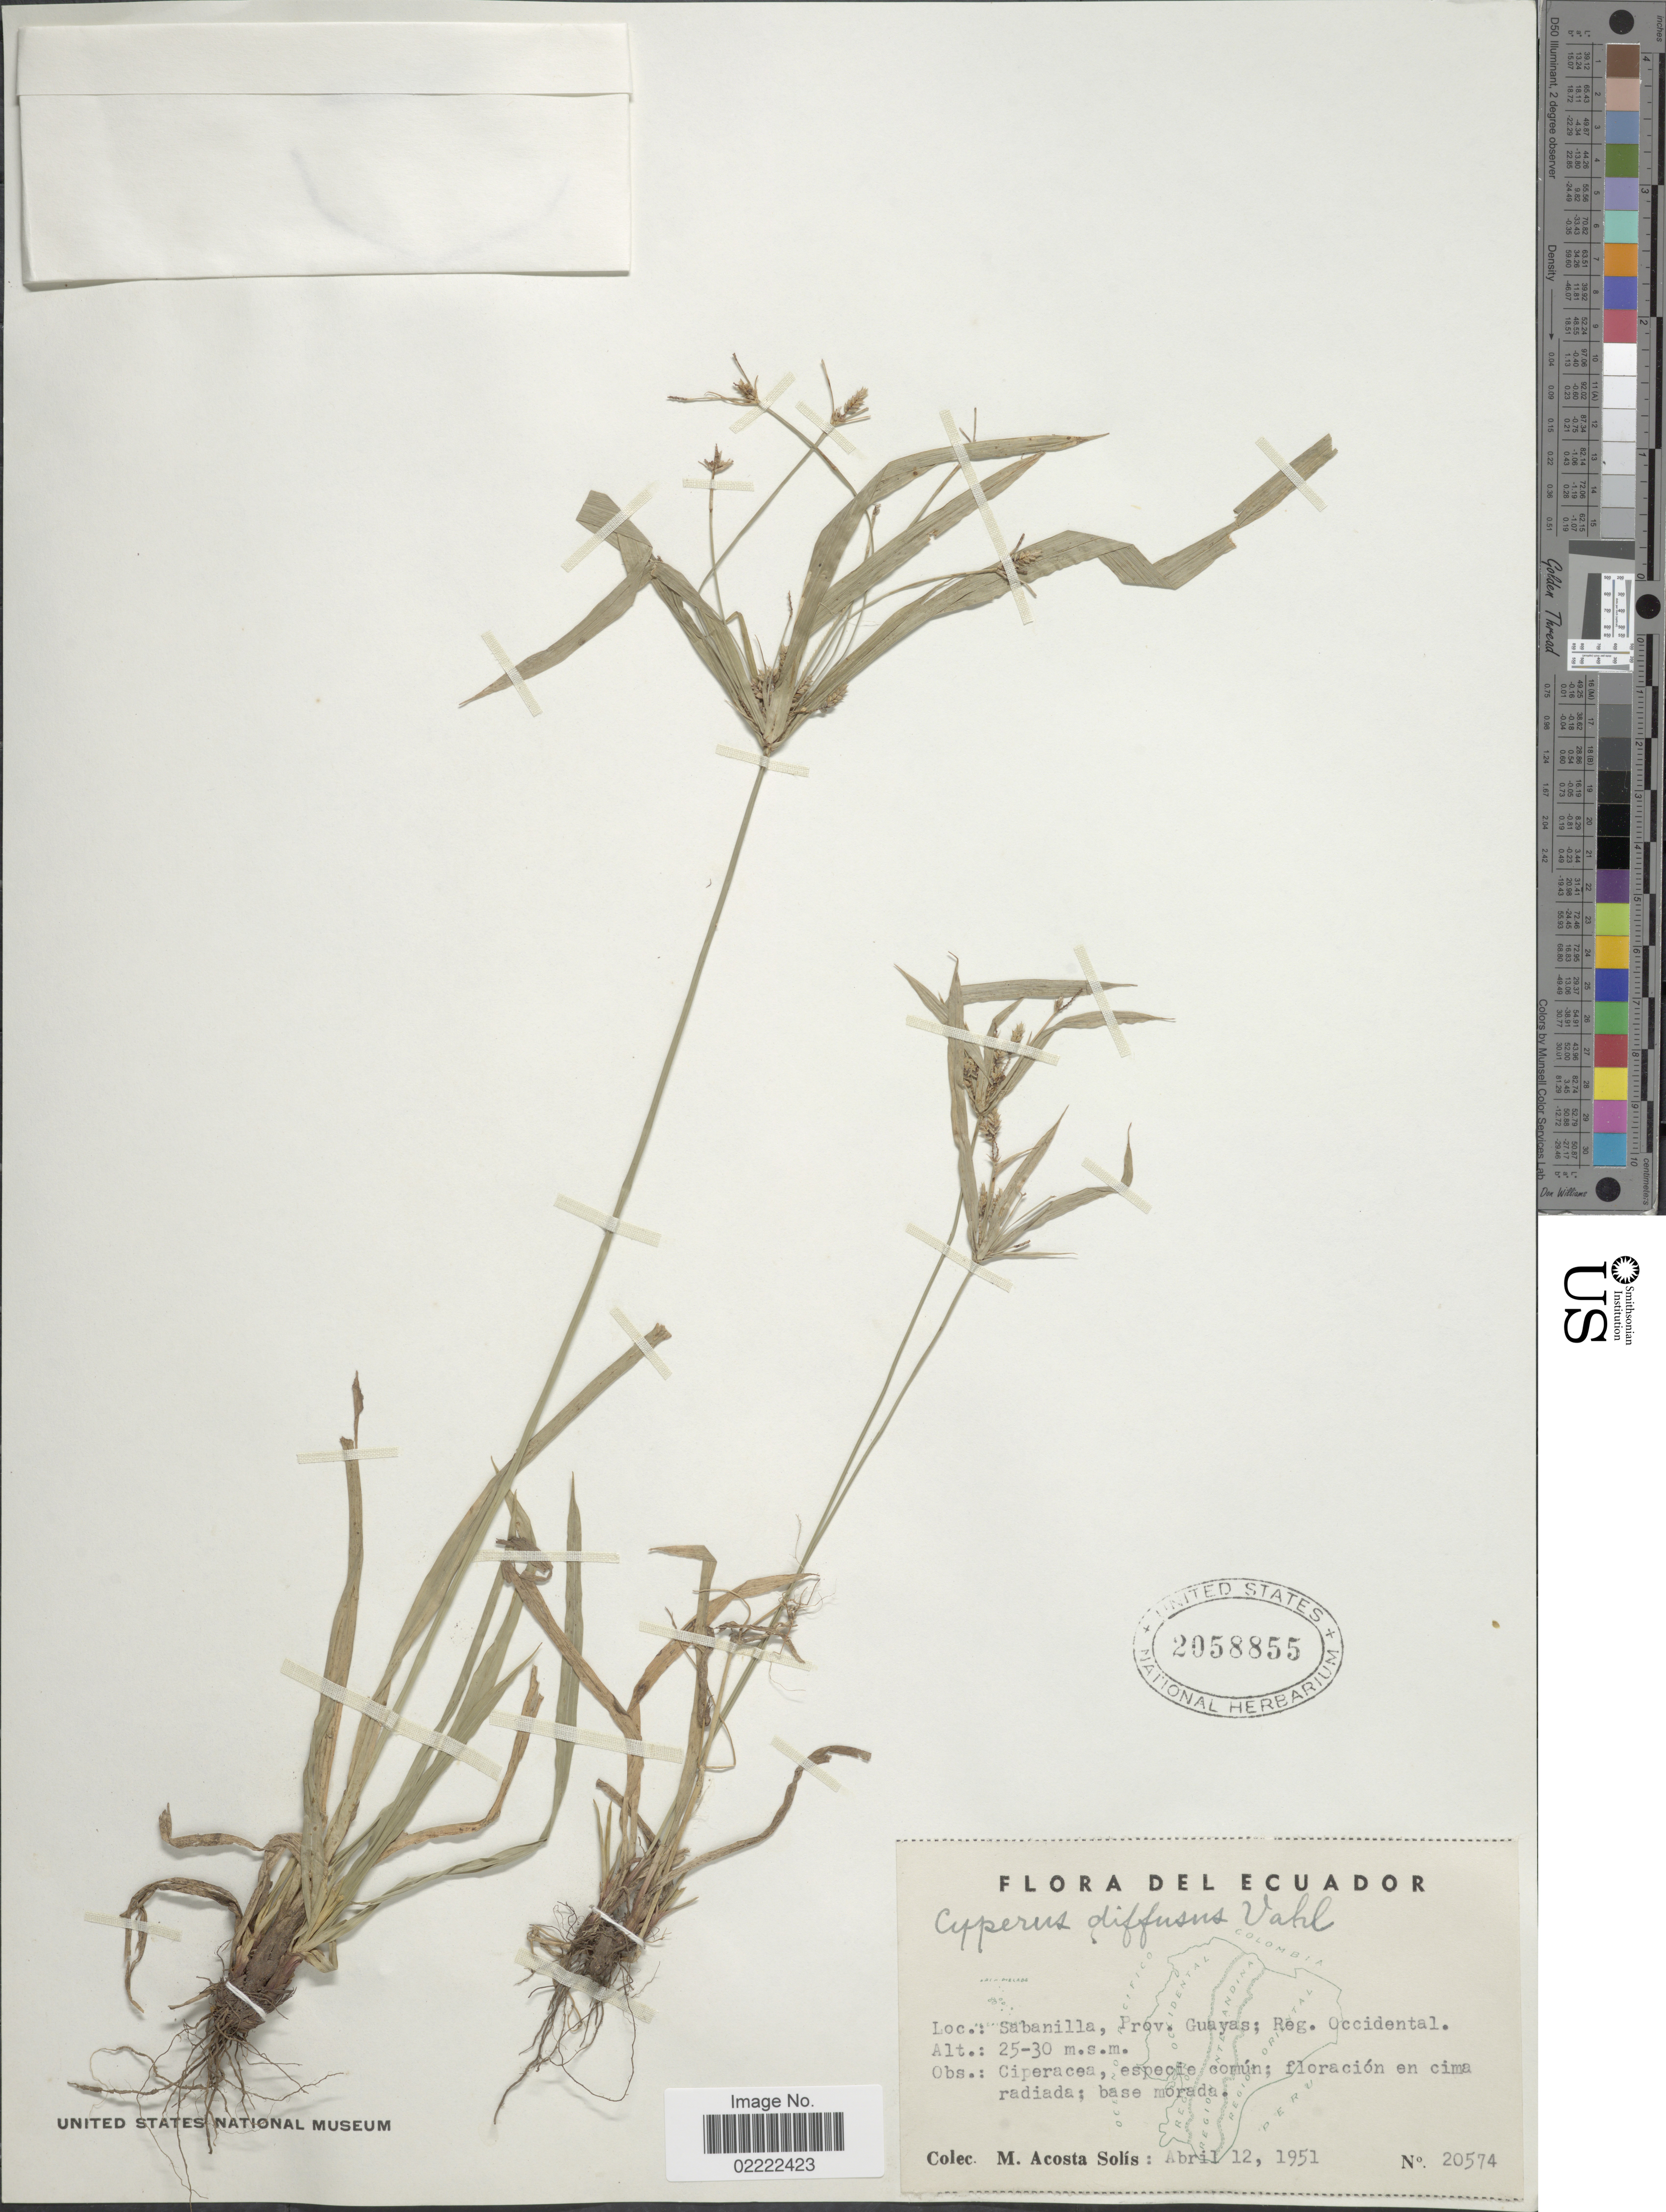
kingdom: Plantae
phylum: Tracheophyta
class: Liliopsida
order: Poales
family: Cyperaceae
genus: Cyperus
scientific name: Cyperus laxus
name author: Lam.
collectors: M. Acosta Solis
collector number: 20574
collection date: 1951-04-12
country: Ecuador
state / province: Guayas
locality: Sabanilla, Prov. Guayas; Reg. Occidental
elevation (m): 25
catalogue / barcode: US 2058855